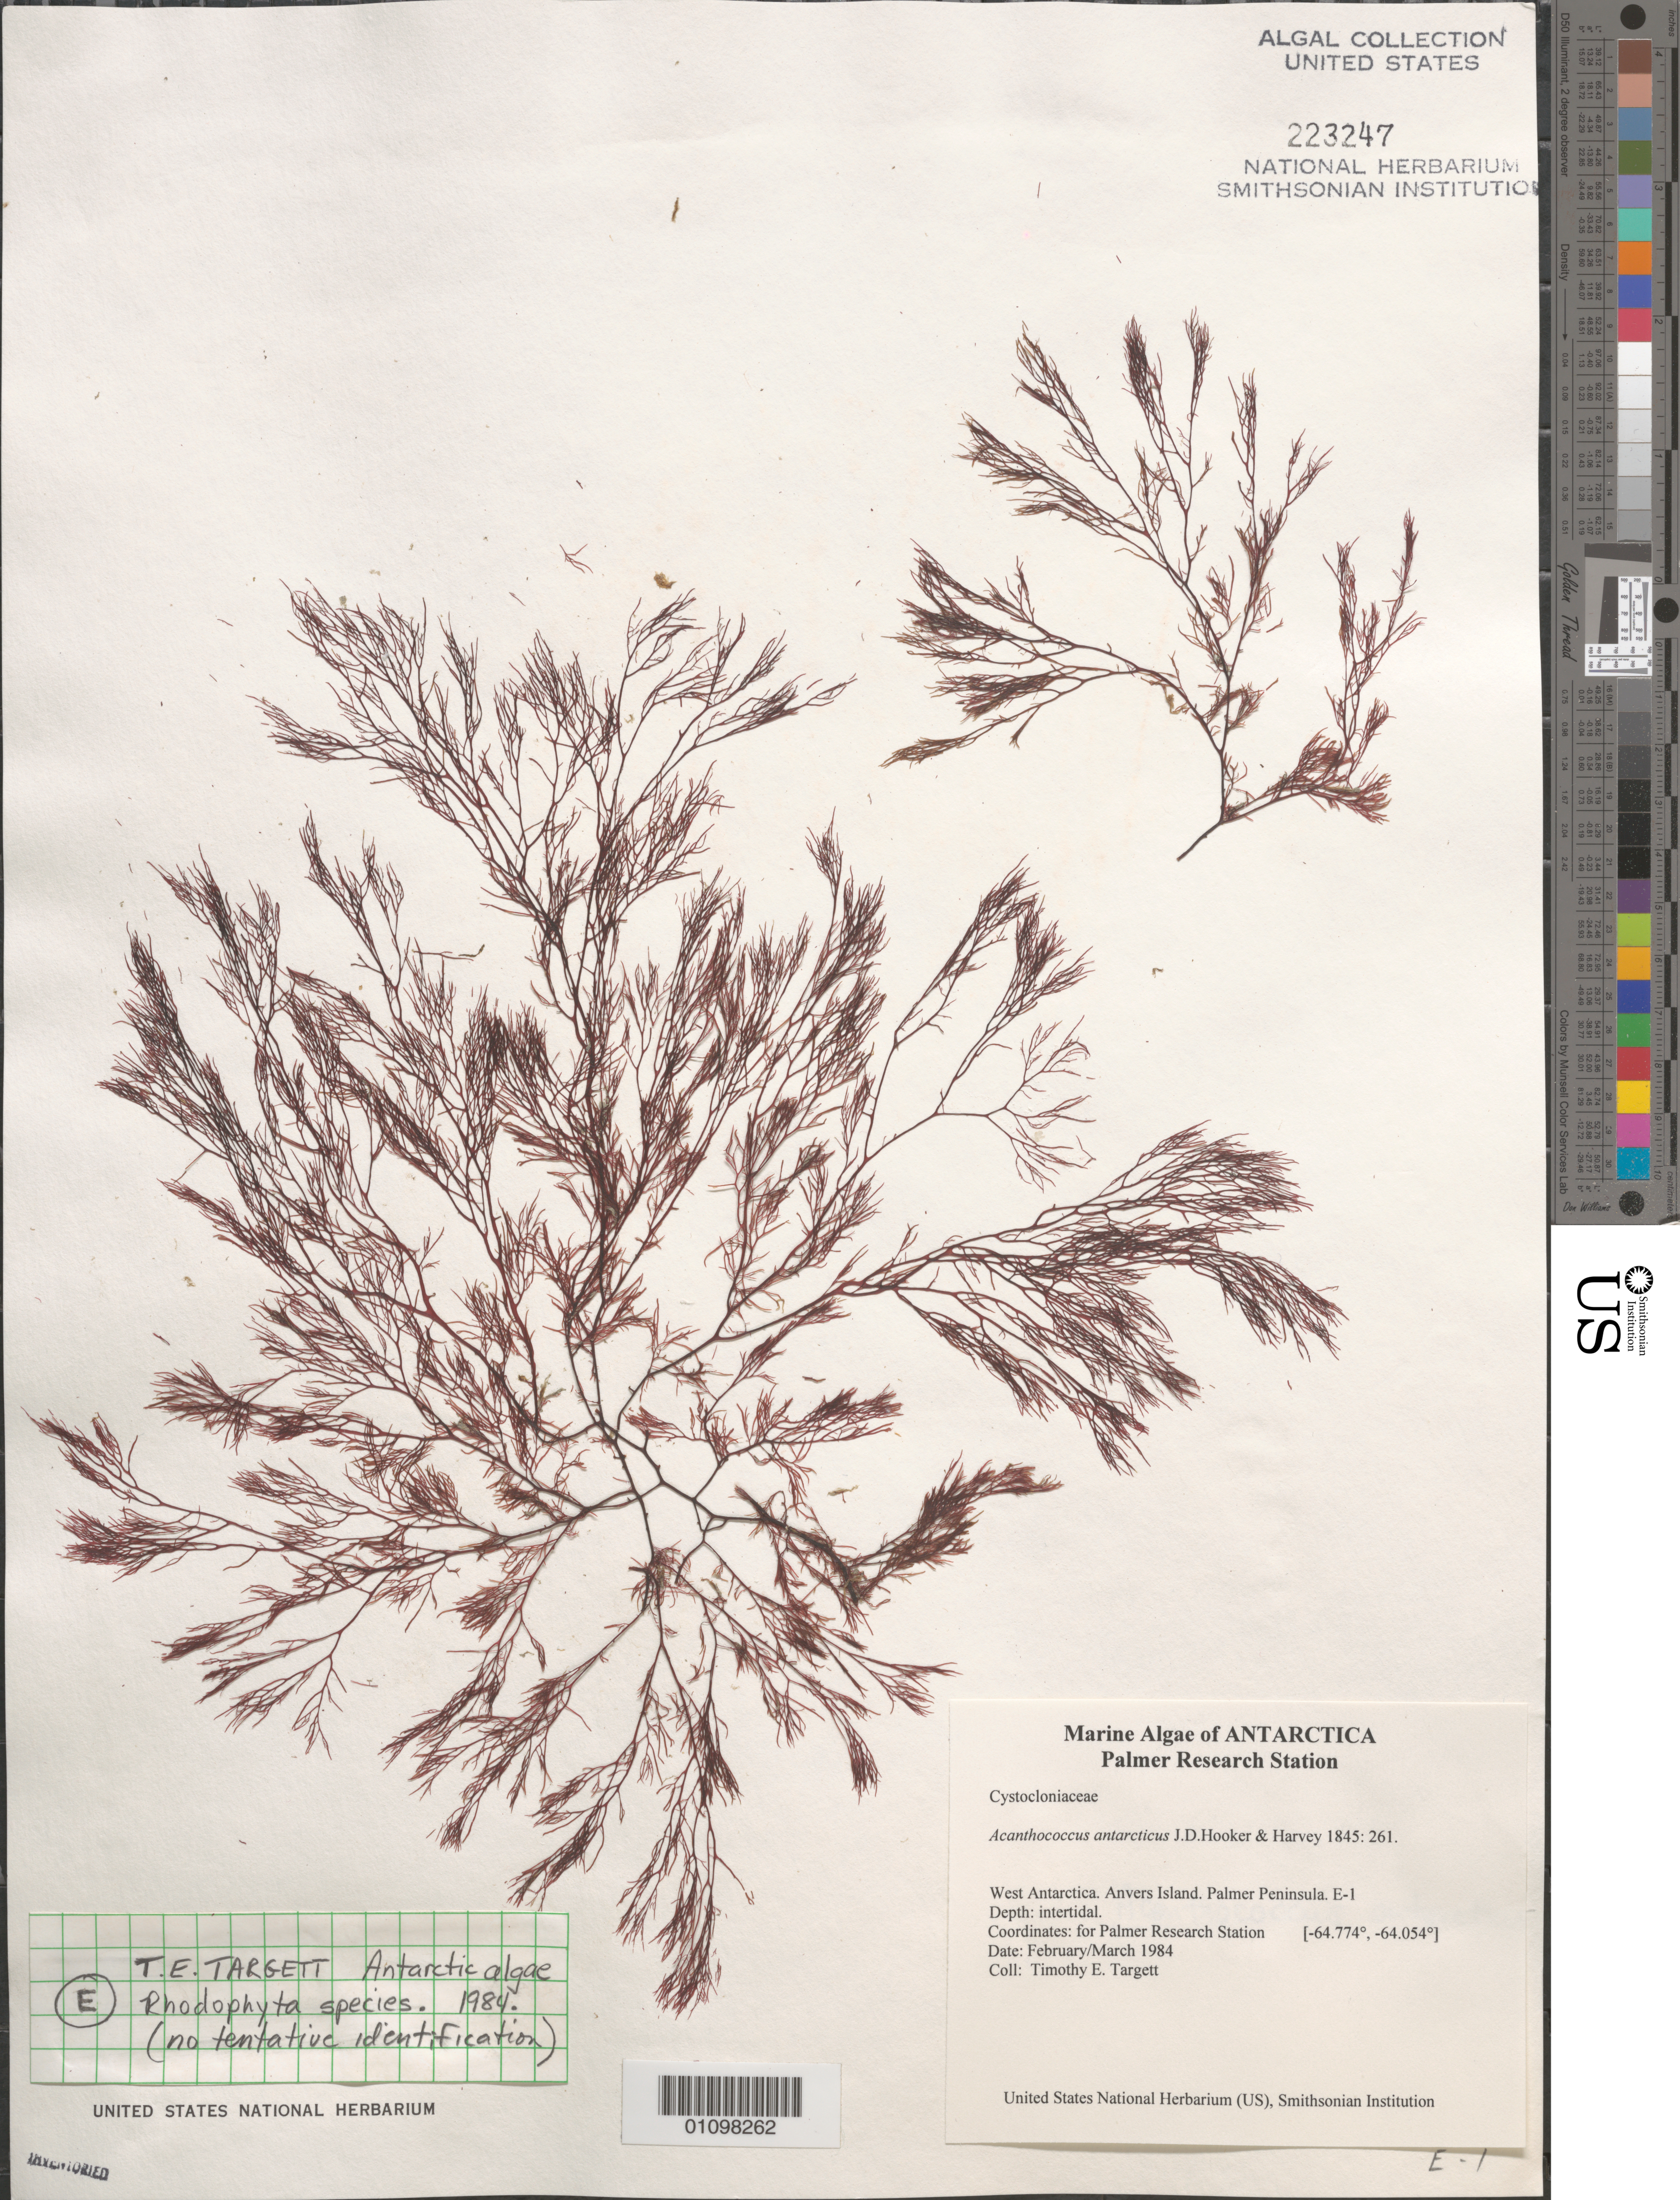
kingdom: Plantae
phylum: Rhodophyta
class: Florideophyceae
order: Gigartinales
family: Cystocloniaceae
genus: Acanthococcus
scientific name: Acanthococcus antarcticus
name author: Hook. f. & Harv.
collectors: T. Targett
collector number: E-1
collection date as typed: February/March 1984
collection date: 1984-02/1984-03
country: Antarctica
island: Anvers Island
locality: West Antarctica, Palmer Peninsula, Palmer Research Station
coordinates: -64.774, -64.054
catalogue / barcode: US 223247